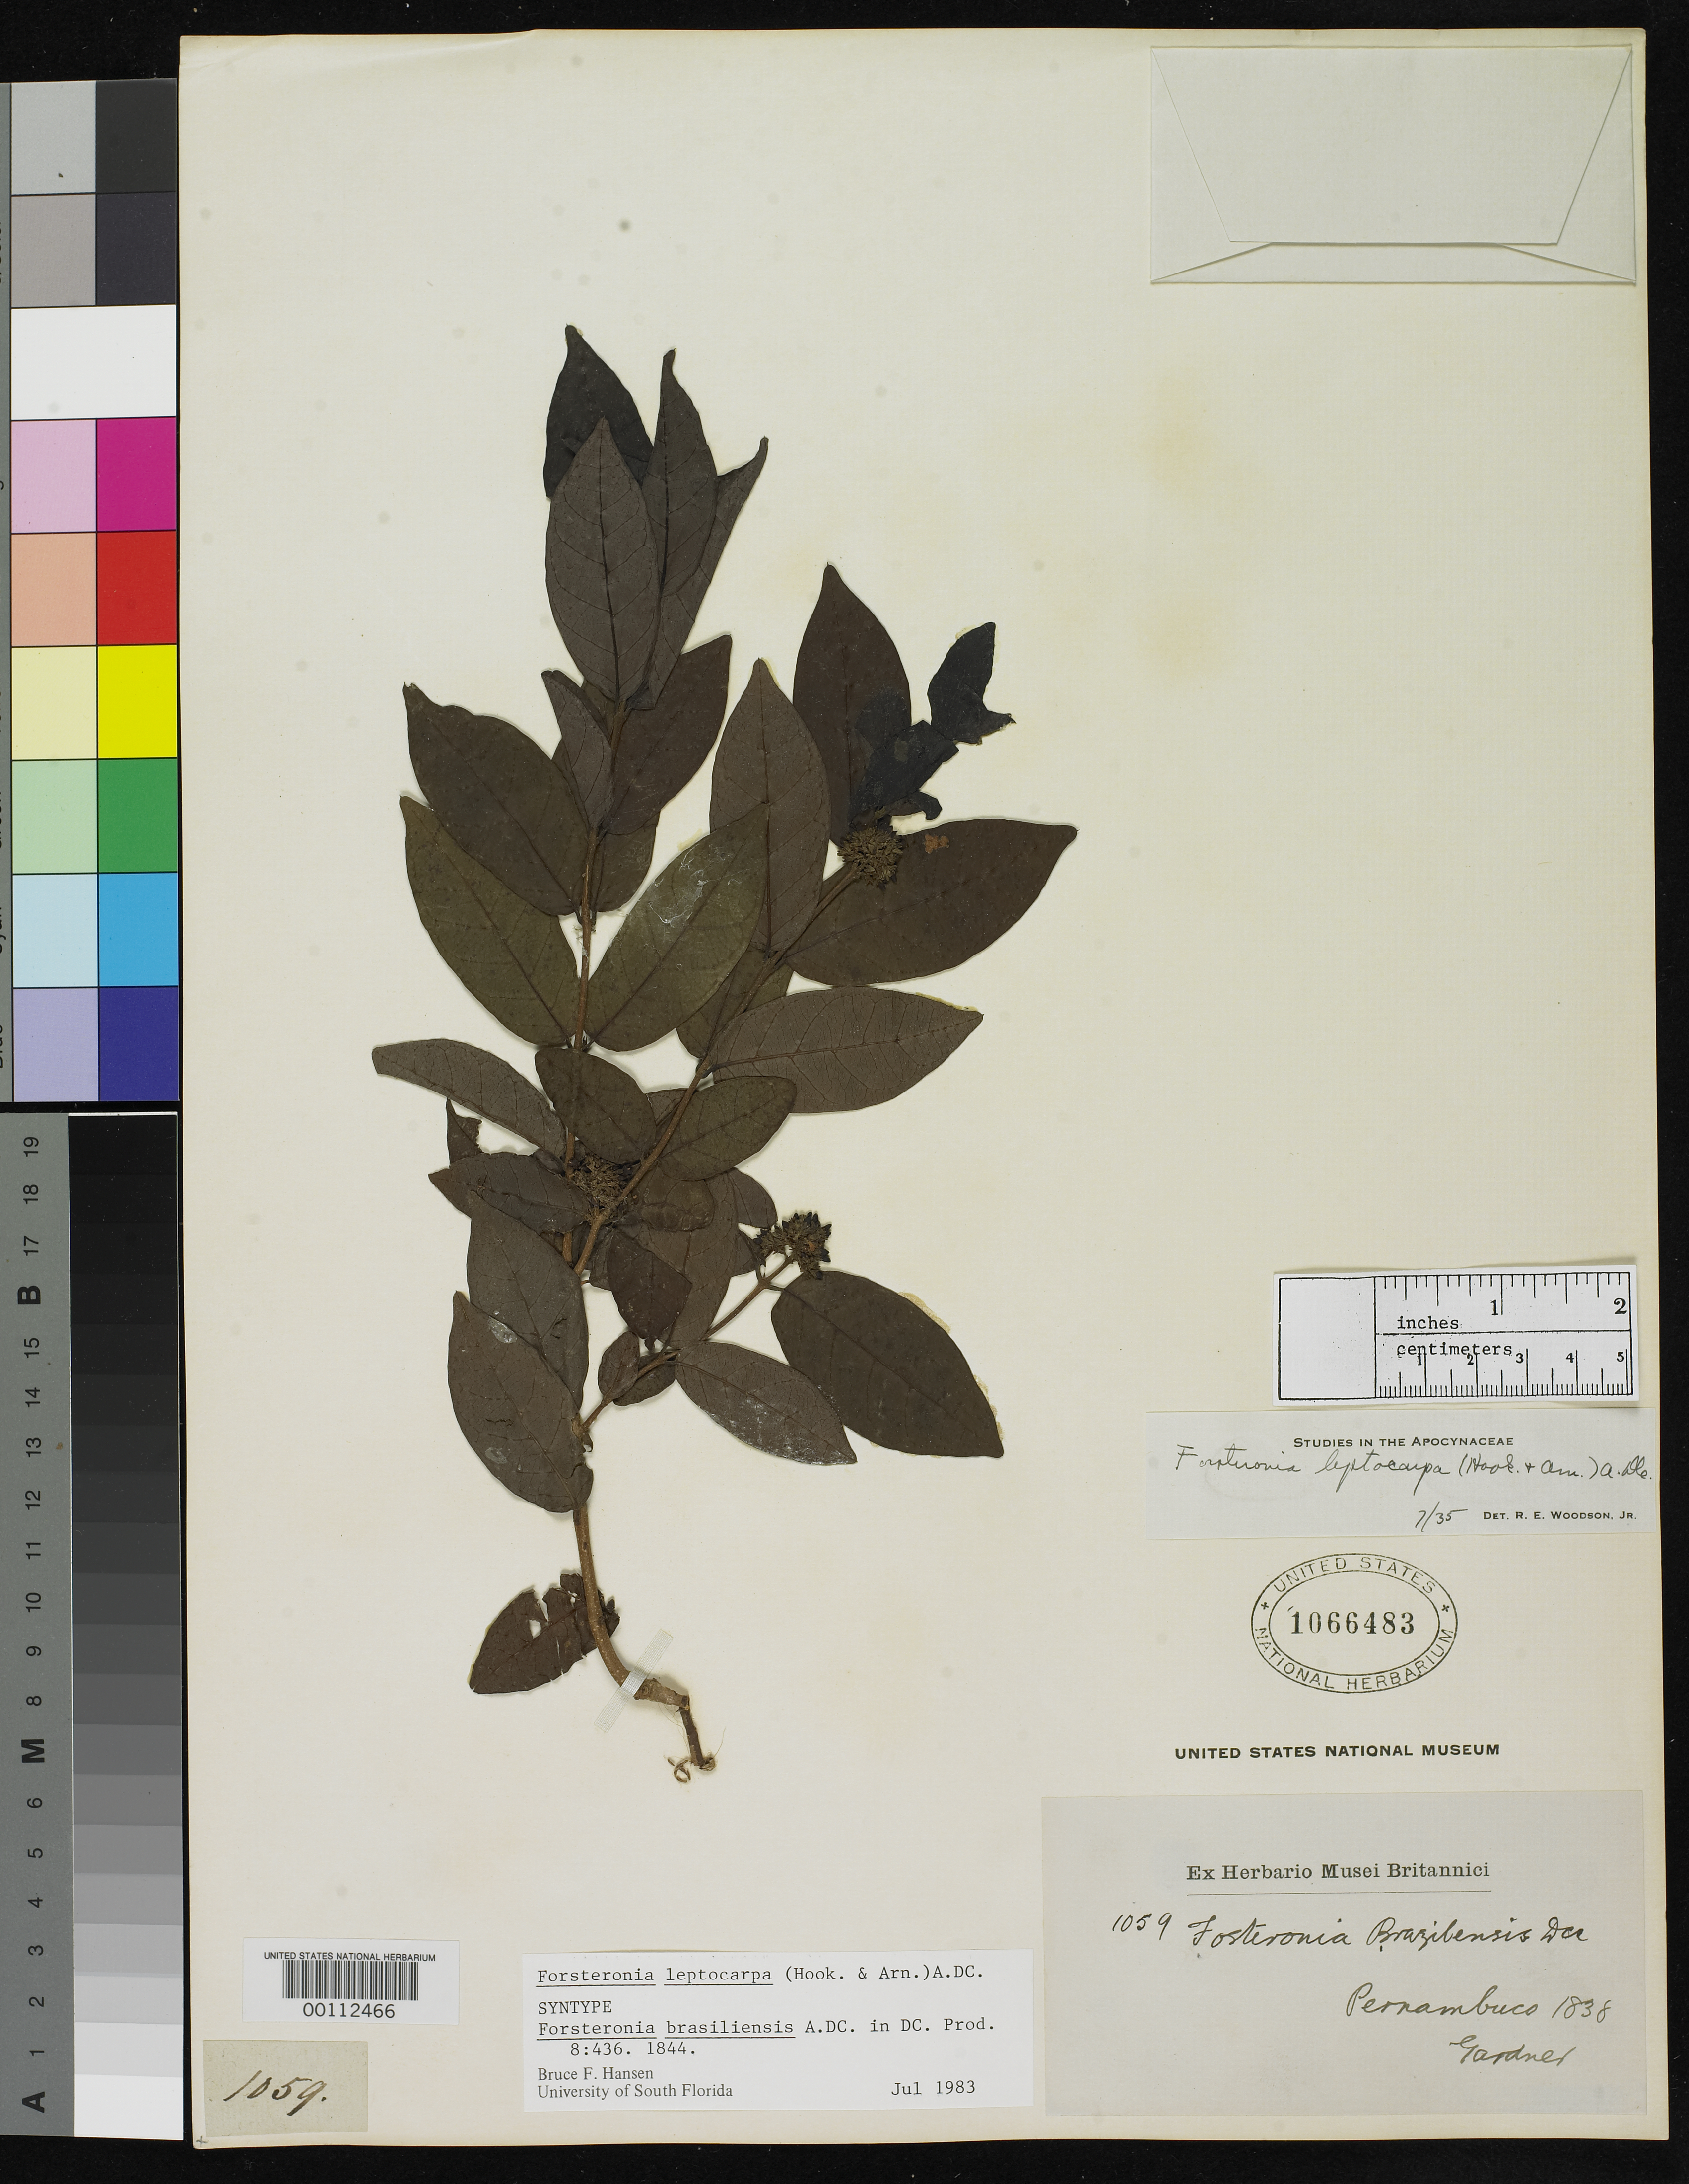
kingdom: Plantae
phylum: Tracheophyta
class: Magnoliopsida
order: Gentianales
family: Apocynaceae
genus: Forsteronia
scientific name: Forsteronia brasiliensis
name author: A. DC. in DC.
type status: Syntype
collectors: G. Gardner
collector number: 1059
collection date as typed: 1838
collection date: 1838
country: Brazil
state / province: Pernambuco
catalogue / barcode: US 1066483